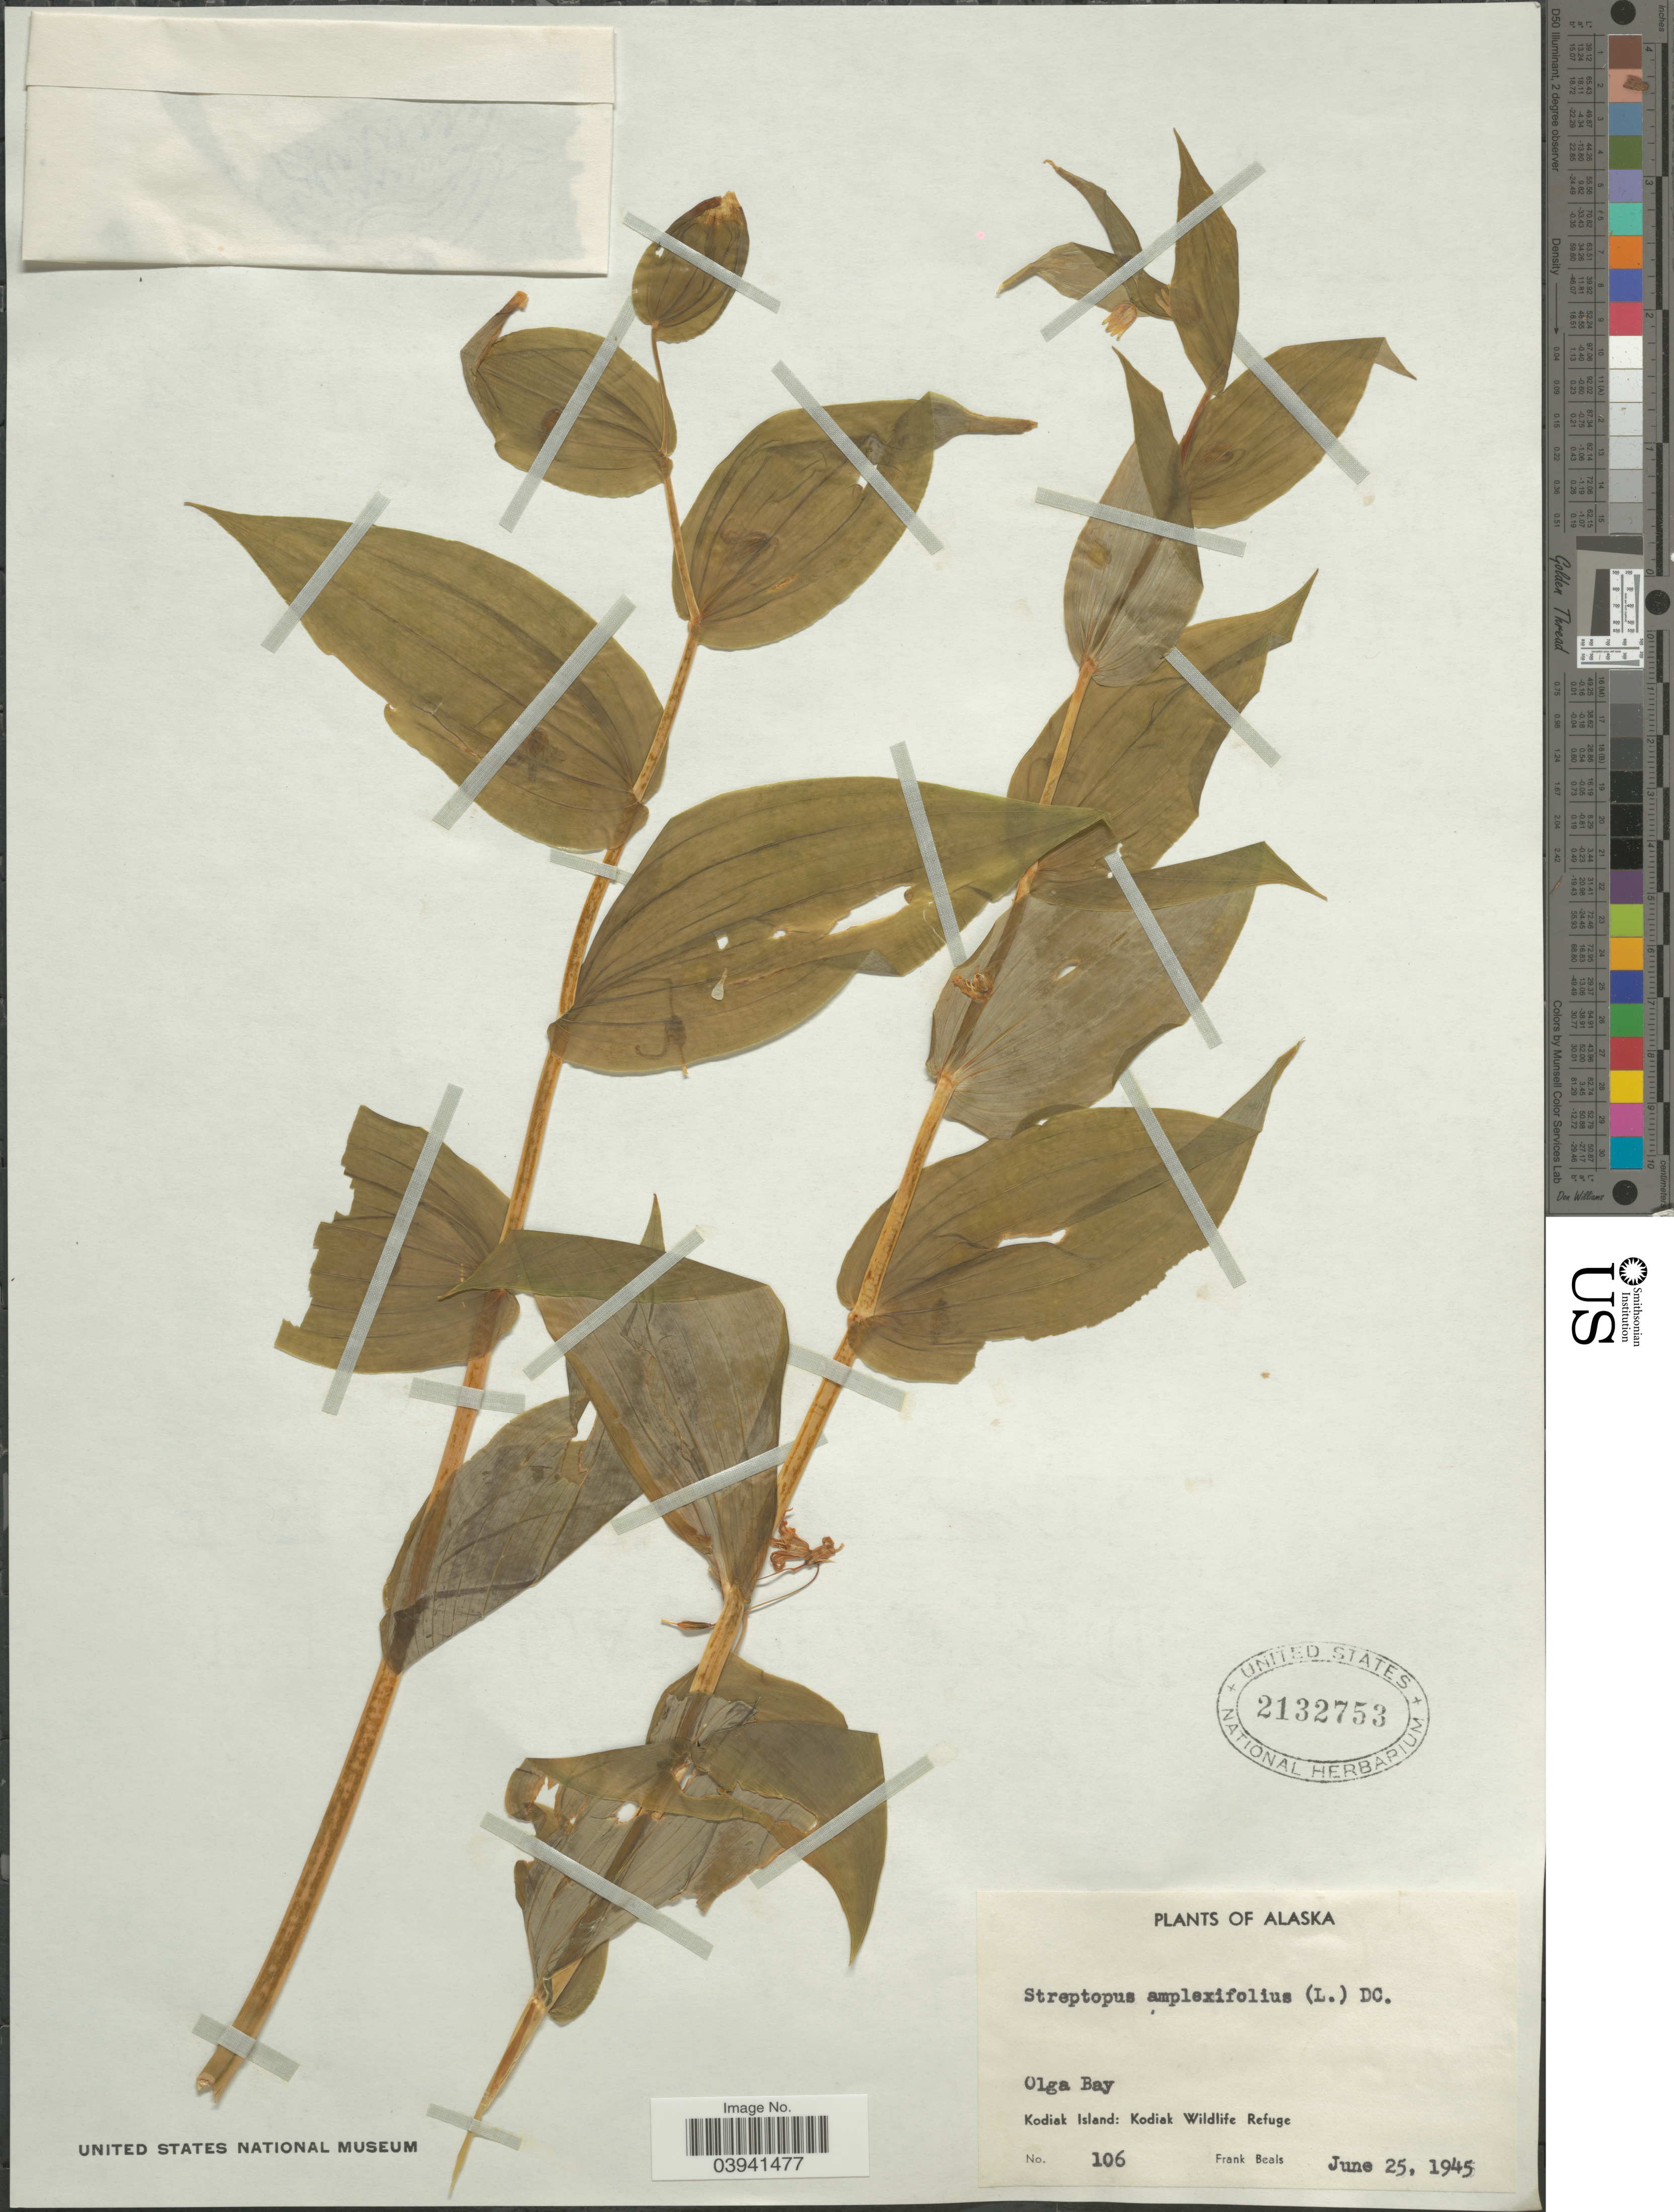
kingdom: Plantae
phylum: Tracheophyta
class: Liliopsida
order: Liliales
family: Liliaceae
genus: Streptopus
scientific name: Streptopus amplexifolius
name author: (L.) DC.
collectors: F. Beals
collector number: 106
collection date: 1945-06-25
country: United States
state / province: Alaska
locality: Olga Bay. Kodiak Island: Kodiak Wildlife Refuge.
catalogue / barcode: US 2132753